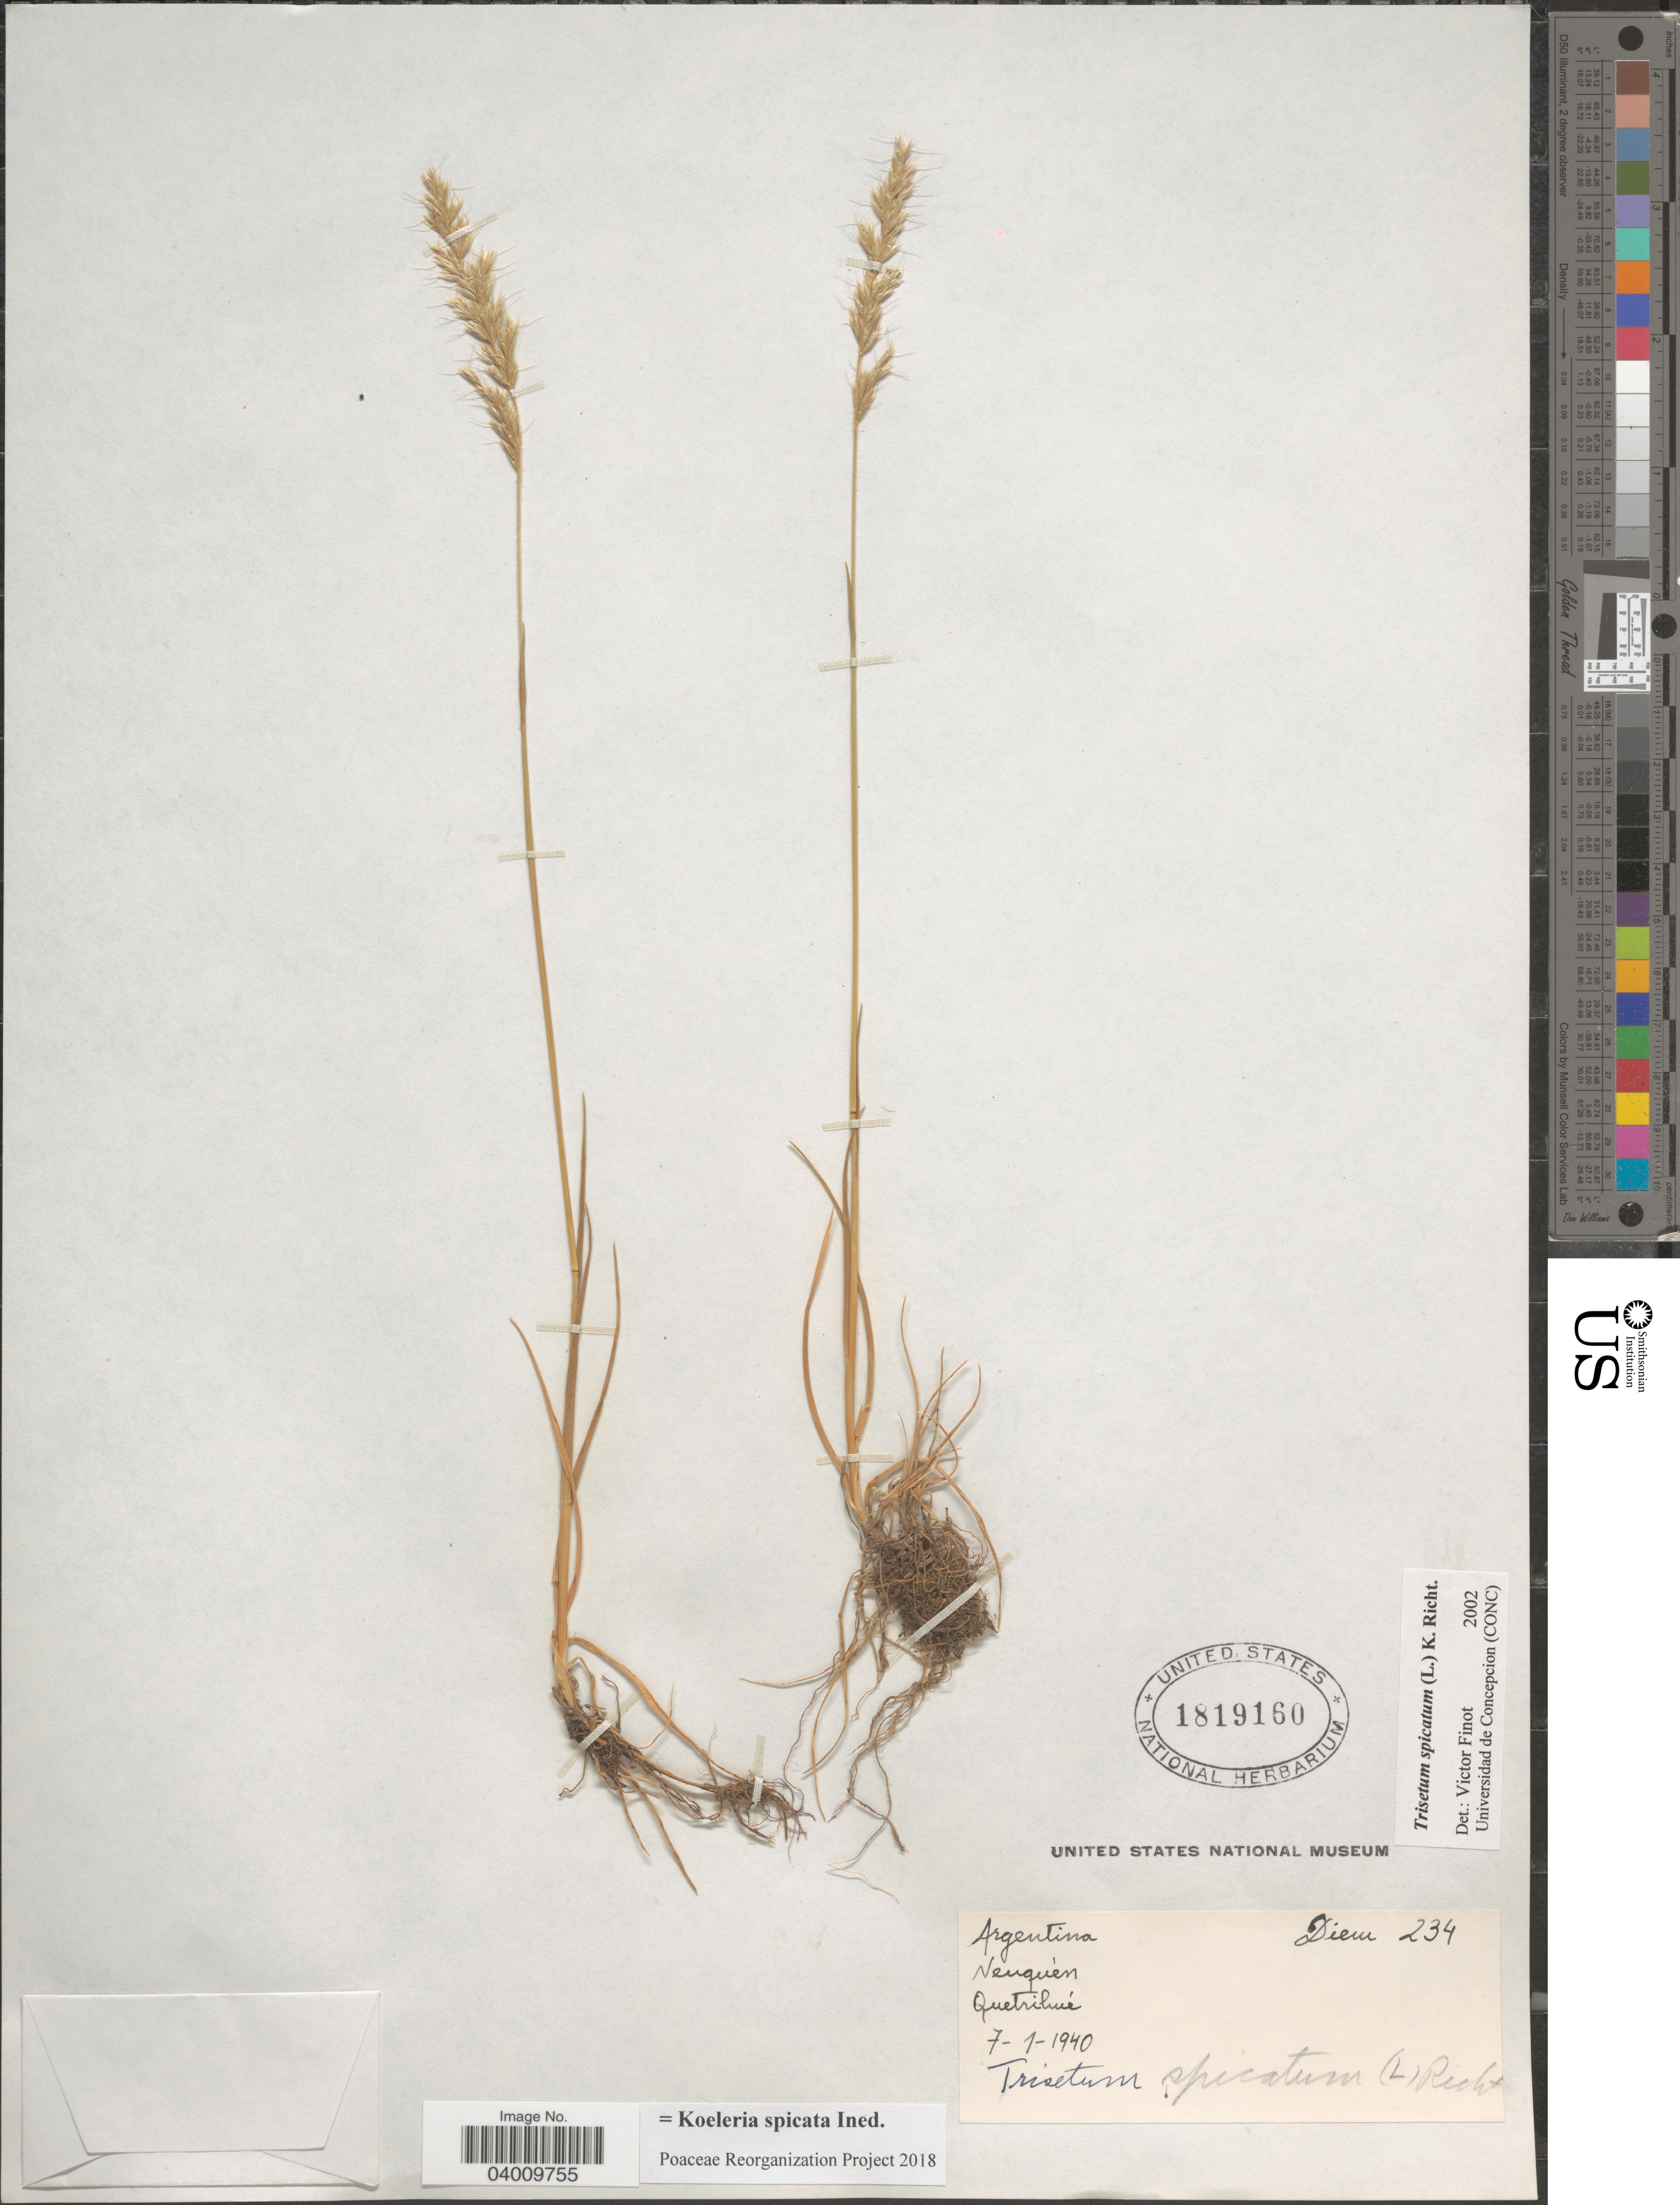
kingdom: Plantae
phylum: Tracheophyta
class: Liliopsida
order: Poales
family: Poaceae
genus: Koeleria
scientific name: Koeleria spicata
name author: (L.) Barberá et al.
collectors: Diem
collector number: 234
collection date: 1940-01-07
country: Argentina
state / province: Neuquen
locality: Quetrihué.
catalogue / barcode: US 1819160